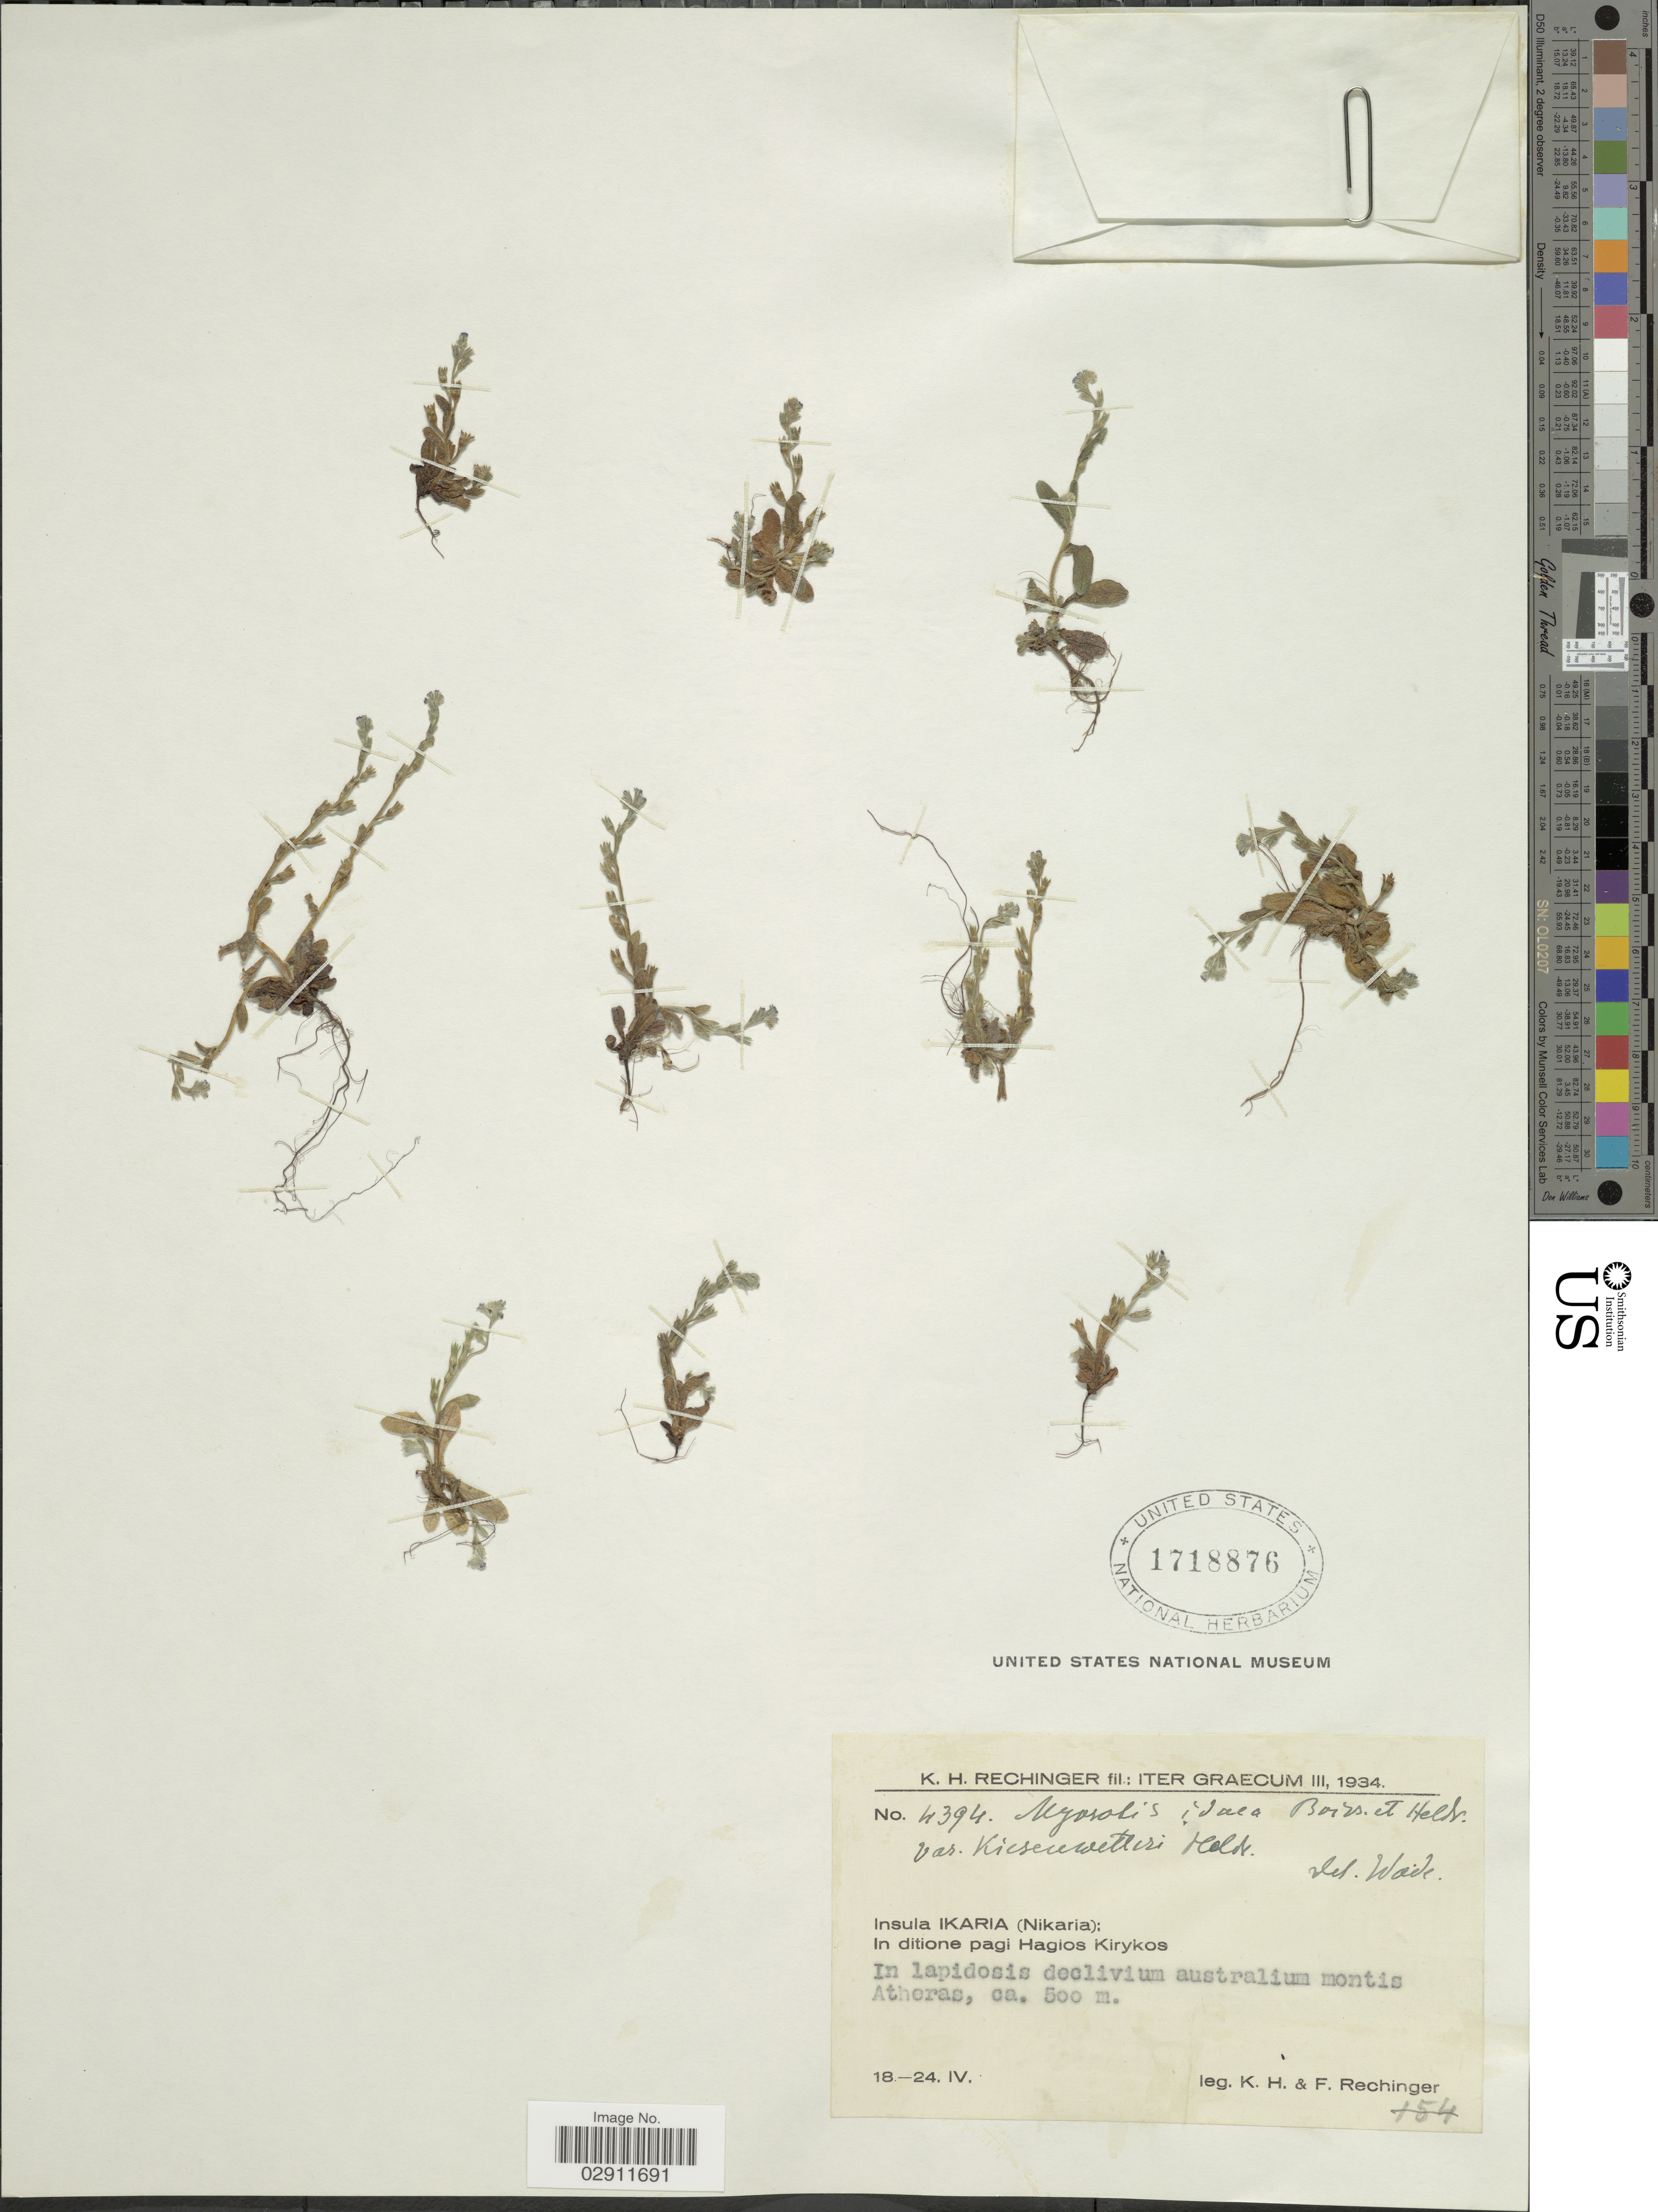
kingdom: Plantae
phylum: Tracheophyta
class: Magnoliopsida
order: Boraginales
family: Boraginaceae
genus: Myosotis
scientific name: Myosotis idaea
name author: Boiss. & Heldr.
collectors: K. H. Rechinger & F. Rechinger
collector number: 4394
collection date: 1934-04-18/1934-04-24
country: Greece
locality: Iter Graecum. Insula Ikaria (Nikaria): In ditione pagi Hagios Kirykos. In lapidosis declivium australium montis Atheras.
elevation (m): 500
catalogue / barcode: US 1718876